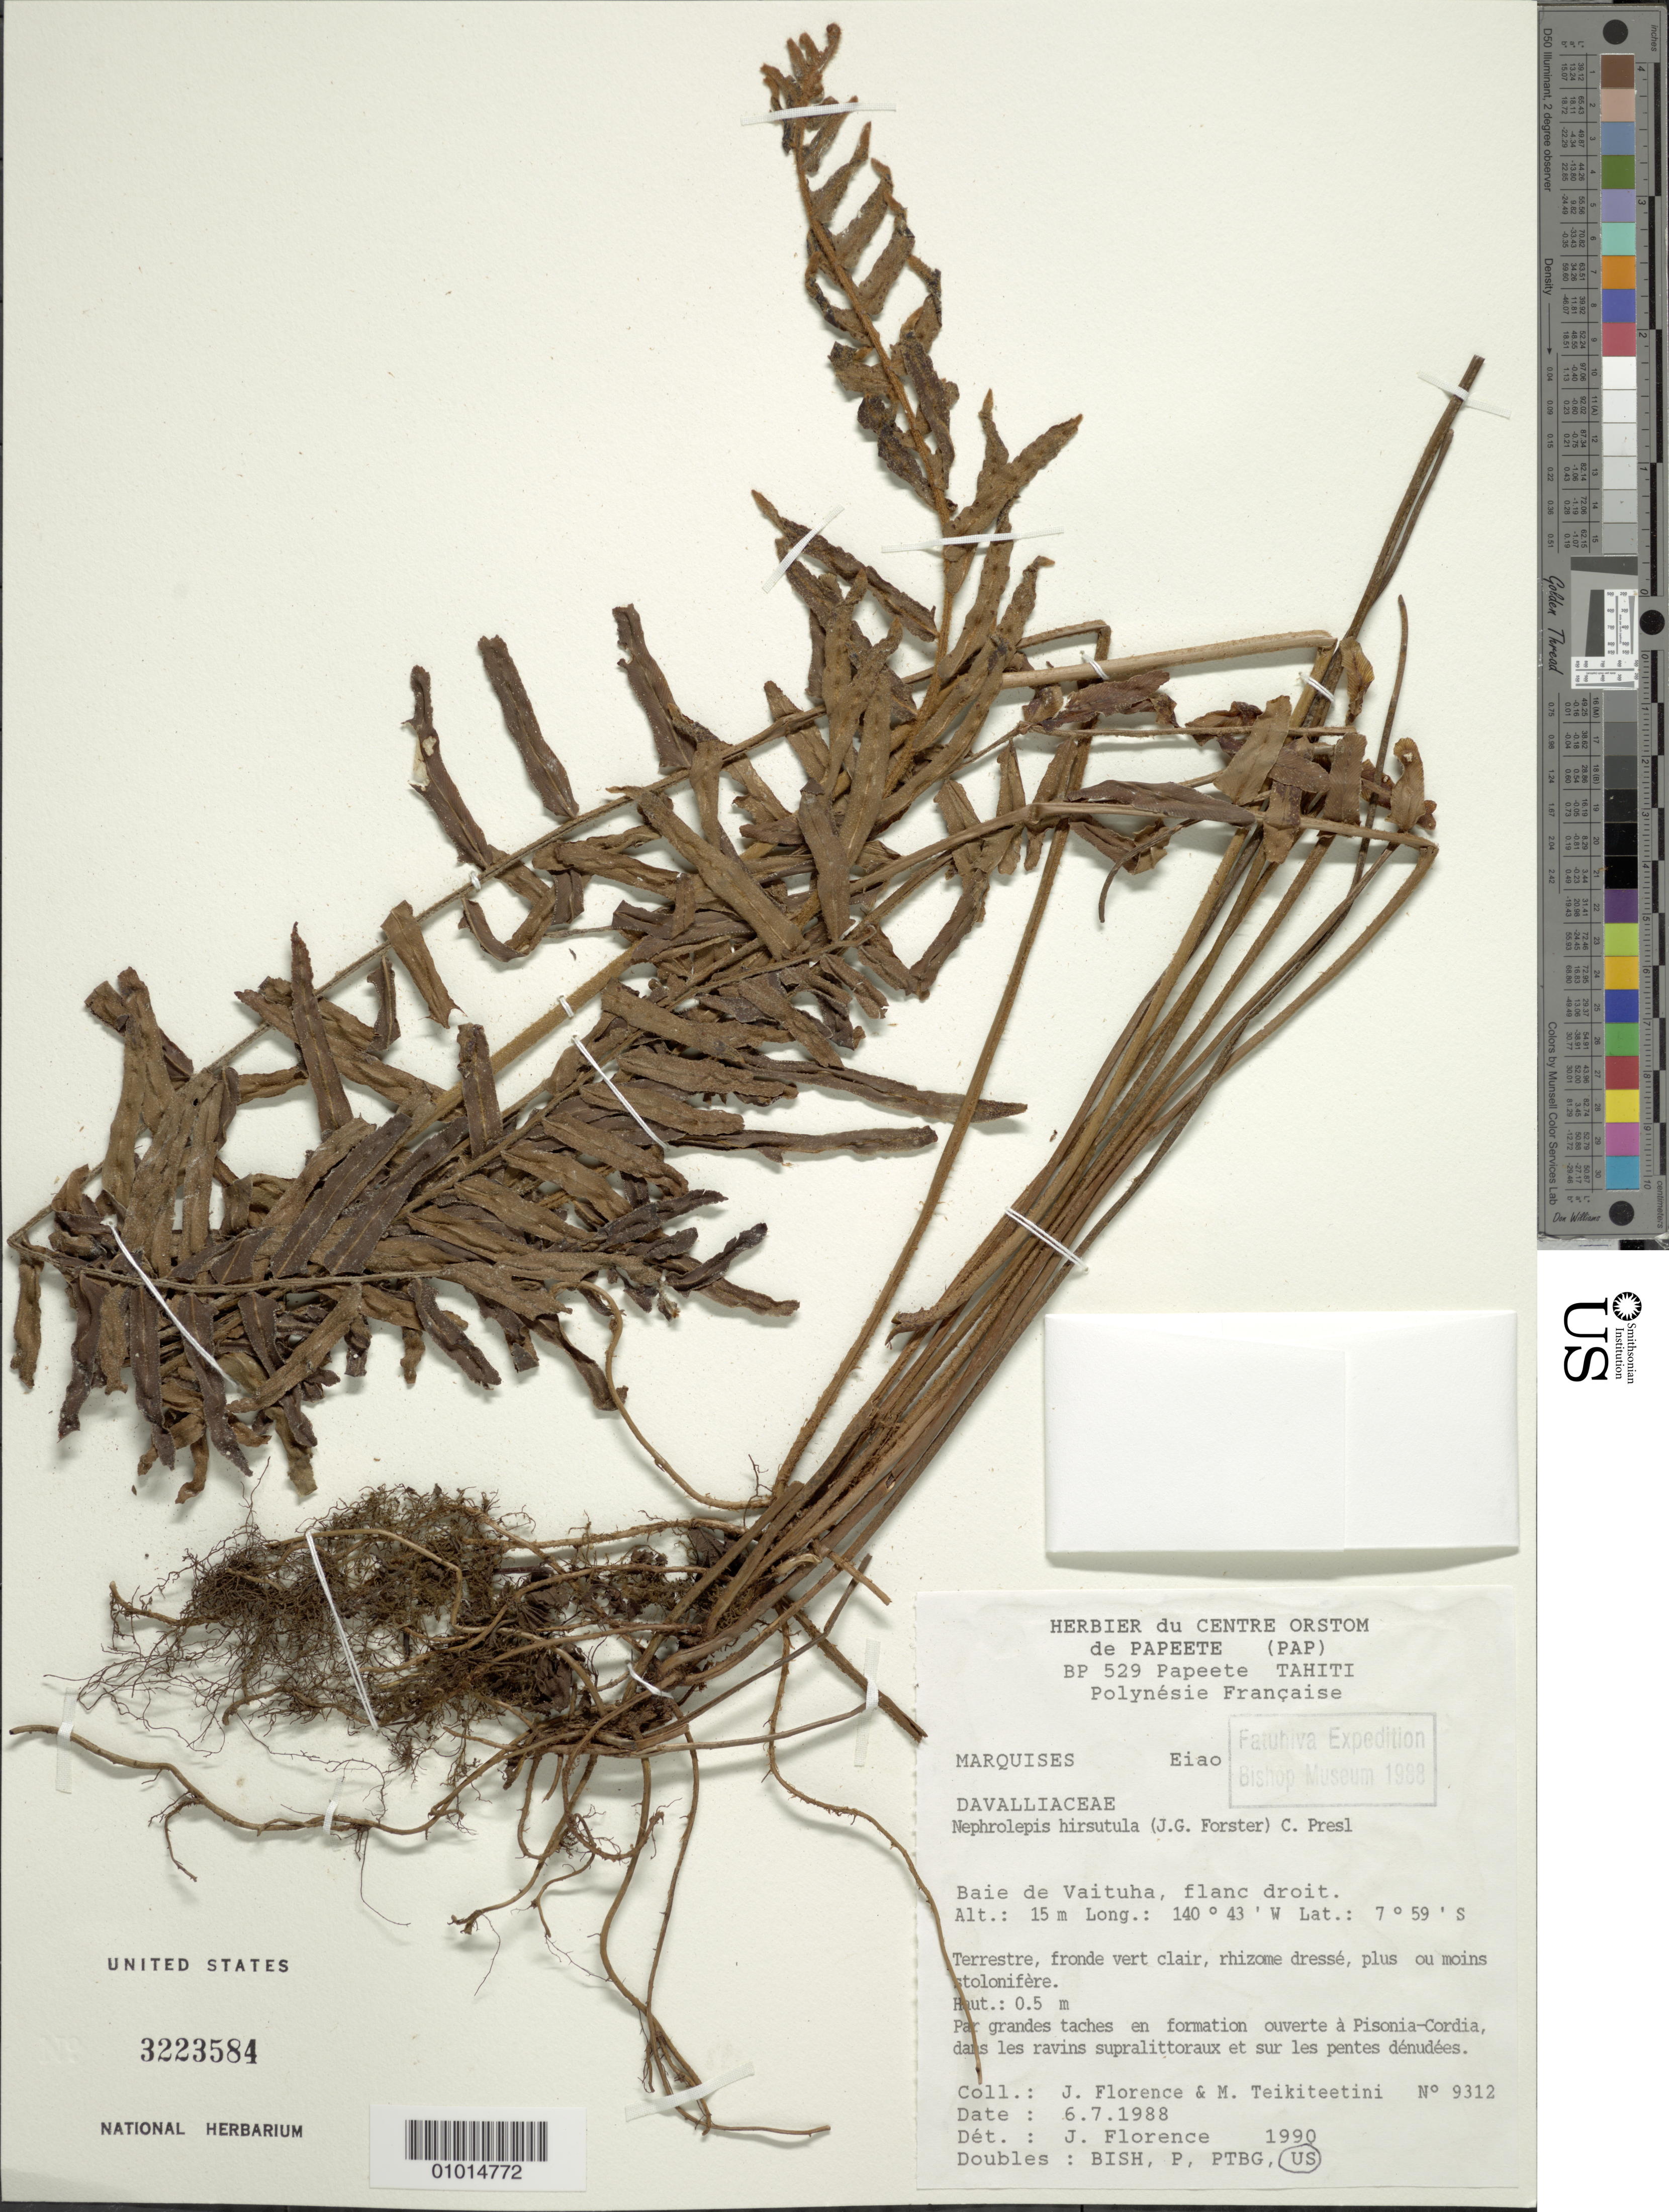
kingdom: Plantae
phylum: Tracheophyta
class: Polypodiopsida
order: Polypodiales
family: Nephrolepidaceae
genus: Nephrolepis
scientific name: Nephrolepis hirsutula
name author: (G. Forst.) C. Presl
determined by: Lorence, David H., (PTBG), National Tropical Botanical Garden (UNITED STATES)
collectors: J. Florence & M. Teikiteetini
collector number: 9312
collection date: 1988-07-06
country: French Polynesia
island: Eiao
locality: Baie de Vaituha, flanc droit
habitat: Par grandes taches en formation ouverte à Pisonia - Cordia, dans les ravins supralittoraux et sur les pentes dénudées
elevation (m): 15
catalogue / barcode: US 3223584